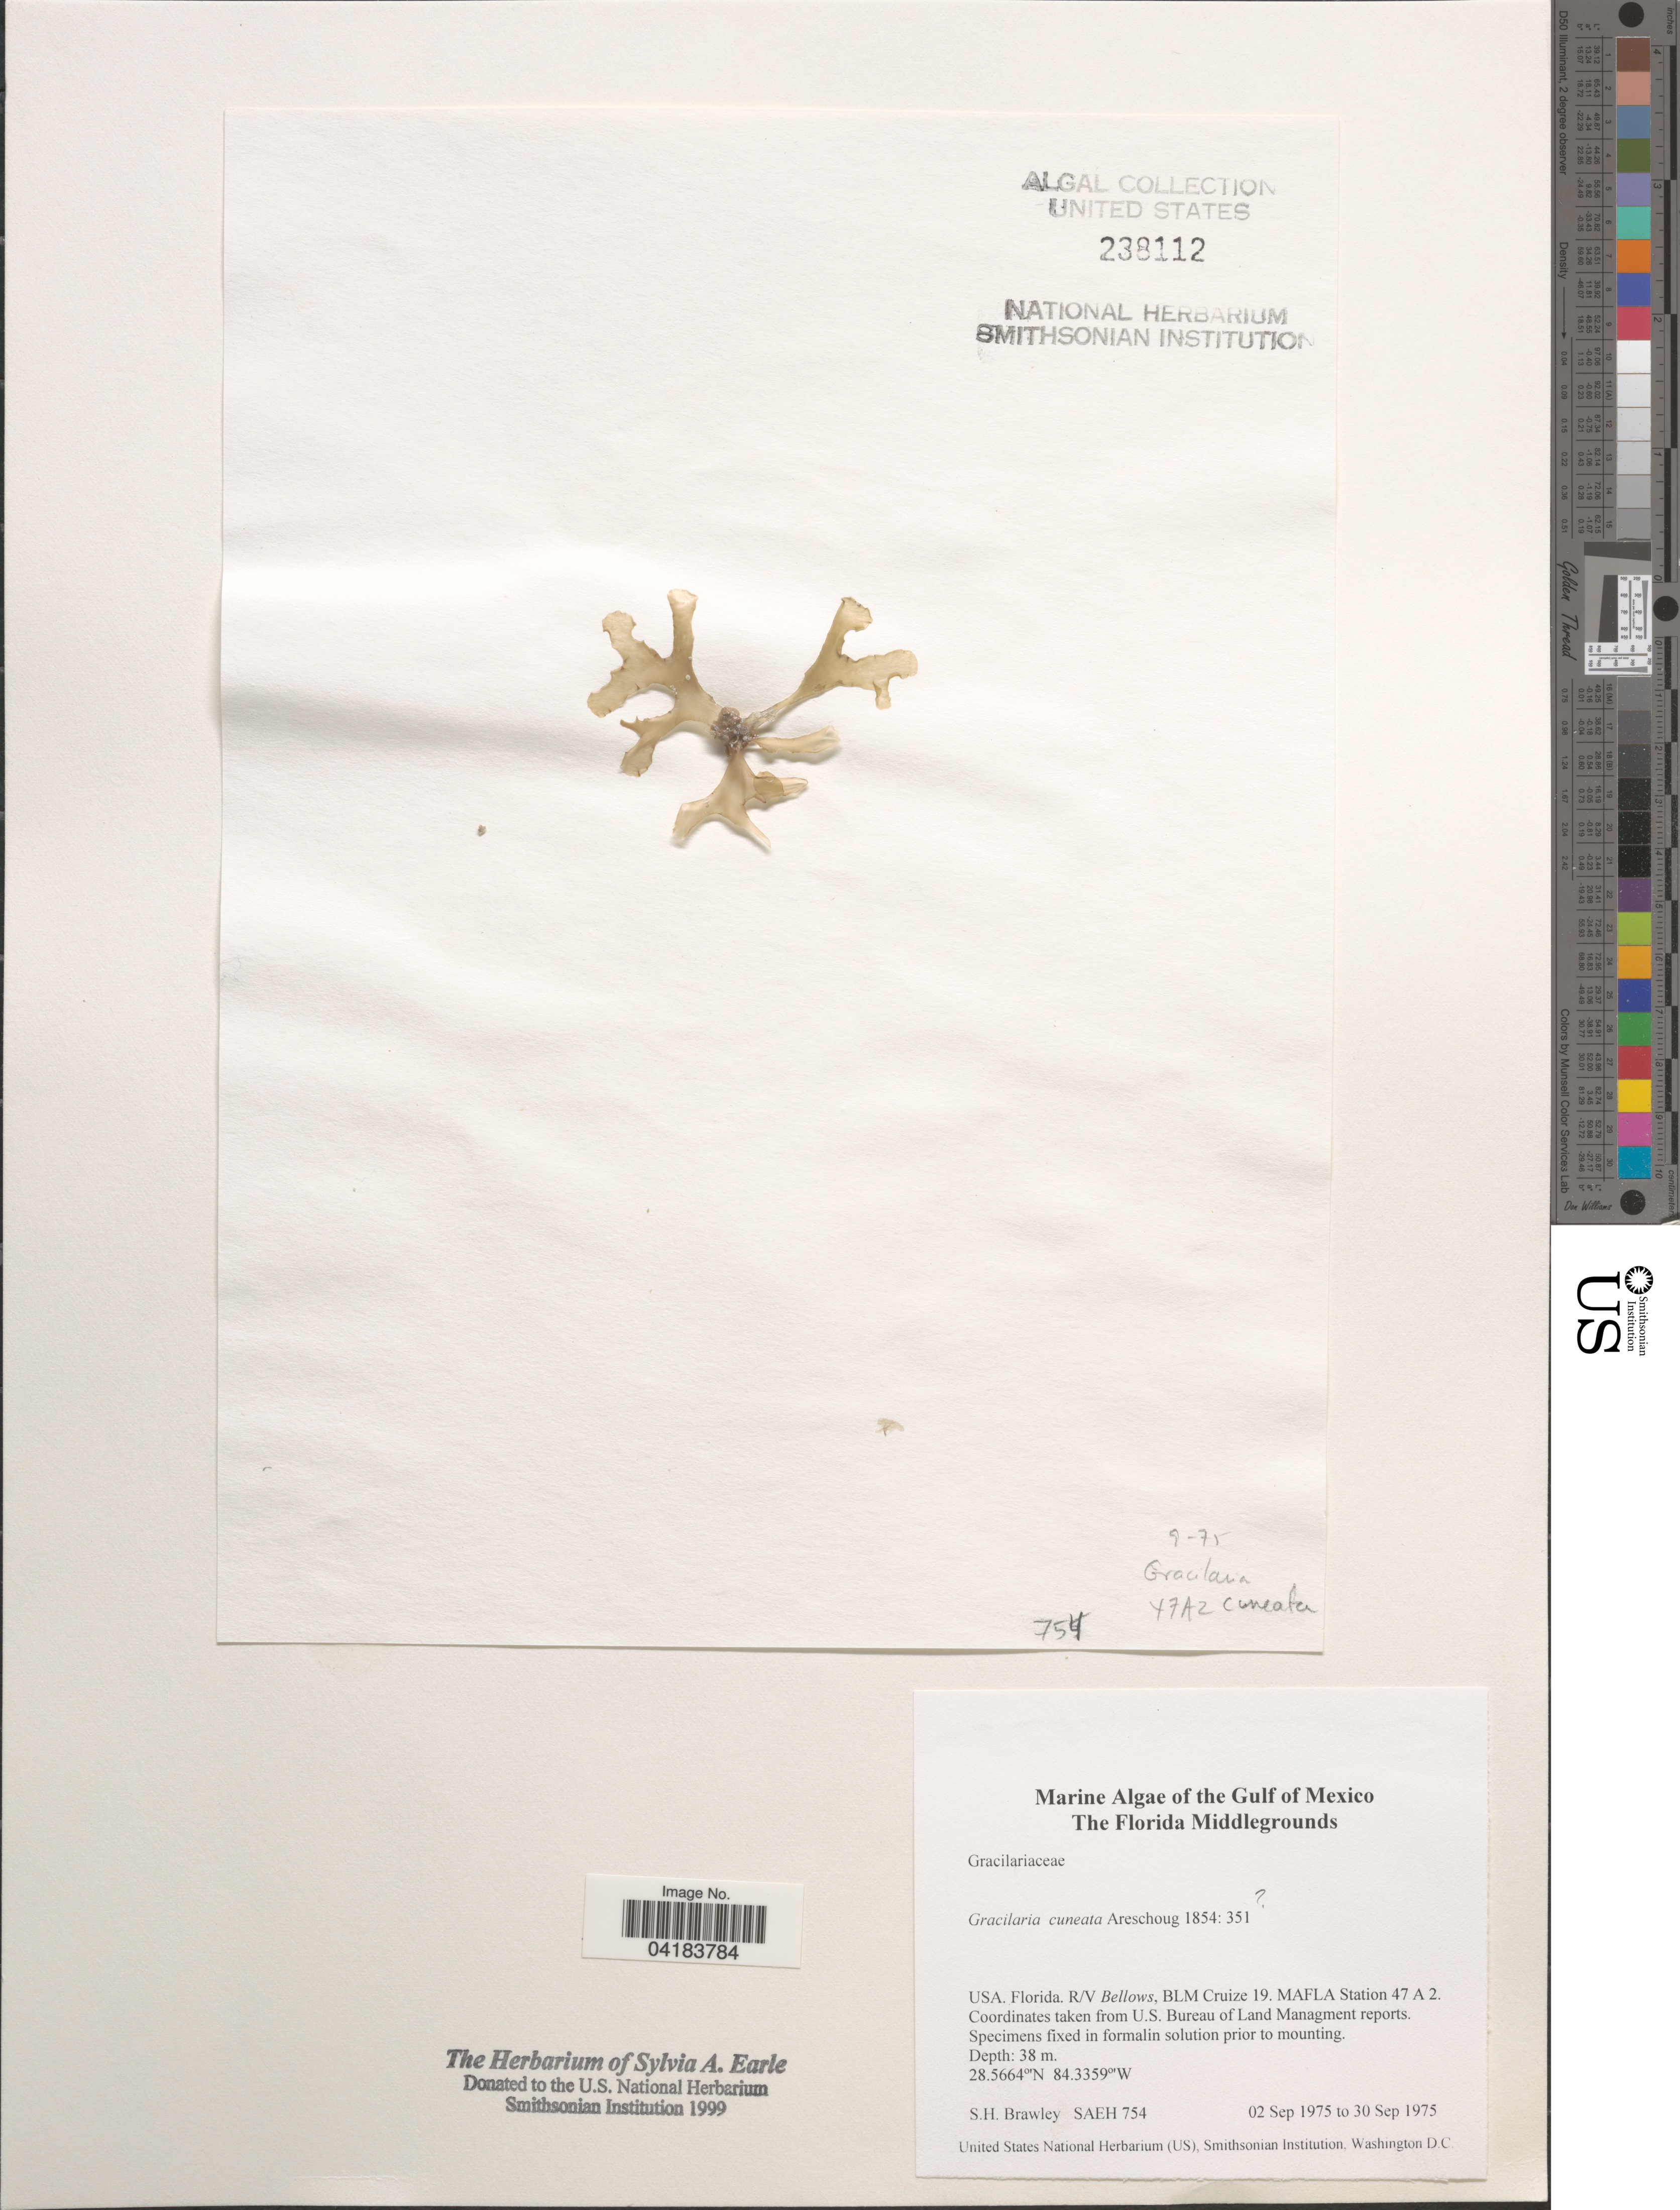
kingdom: Plantae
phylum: Rhodophyta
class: Florideophyceae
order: Gracilariales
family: Gracilariaceae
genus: Gracilaria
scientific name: Gracilaria cuneata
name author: Aresch.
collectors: S. Brawley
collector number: SAEH754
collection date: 1975-09-02/1975-09-30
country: United States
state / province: Florida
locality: Gulf of Mexico. The Florida Middlegrounds. R/V Bellows, BLM Cruize 19. MAFLA Station 47 A 2.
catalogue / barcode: US 238112